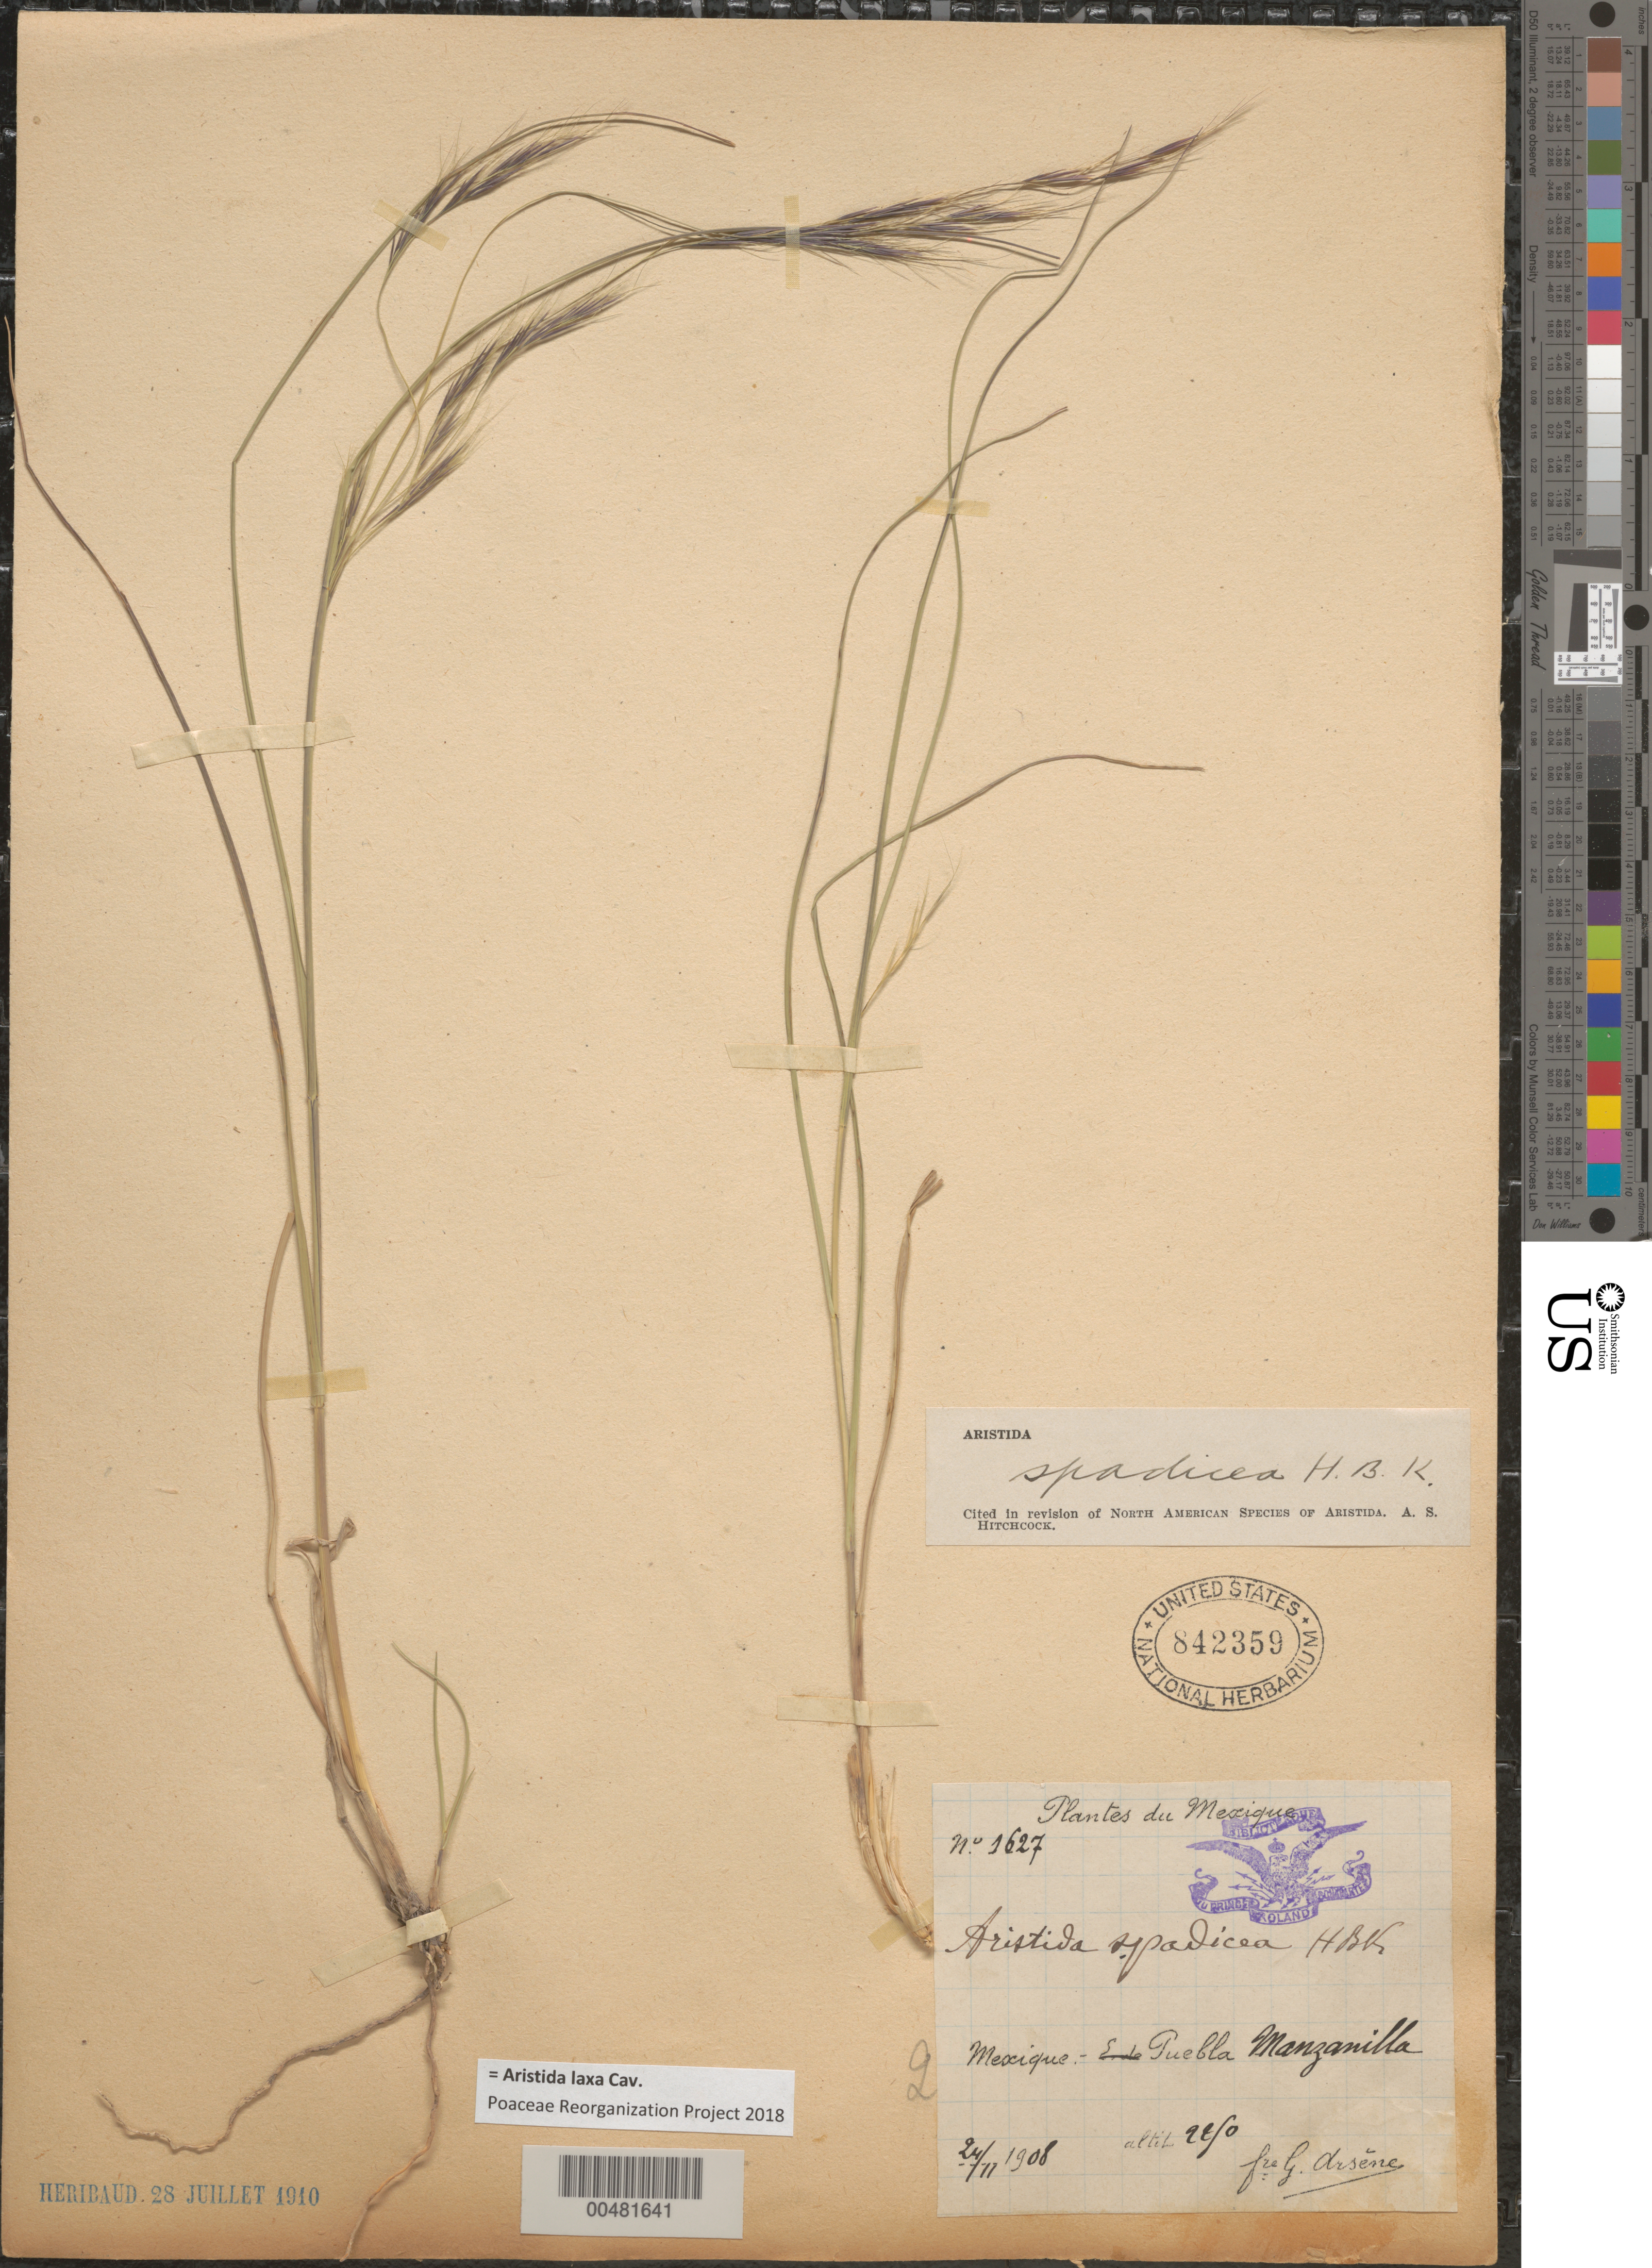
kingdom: Plantae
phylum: Tracheophyta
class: Liliopsida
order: Poales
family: Poaceae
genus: Aristida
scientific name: Aristida laxa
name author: Cav.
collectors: Bro. G. Arsène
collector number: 1627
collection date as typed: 24 Nov 1908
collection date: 1908-11-24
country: Mexico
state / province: Puebla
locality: Manzanilla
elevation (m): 2250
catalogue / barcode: US 842359